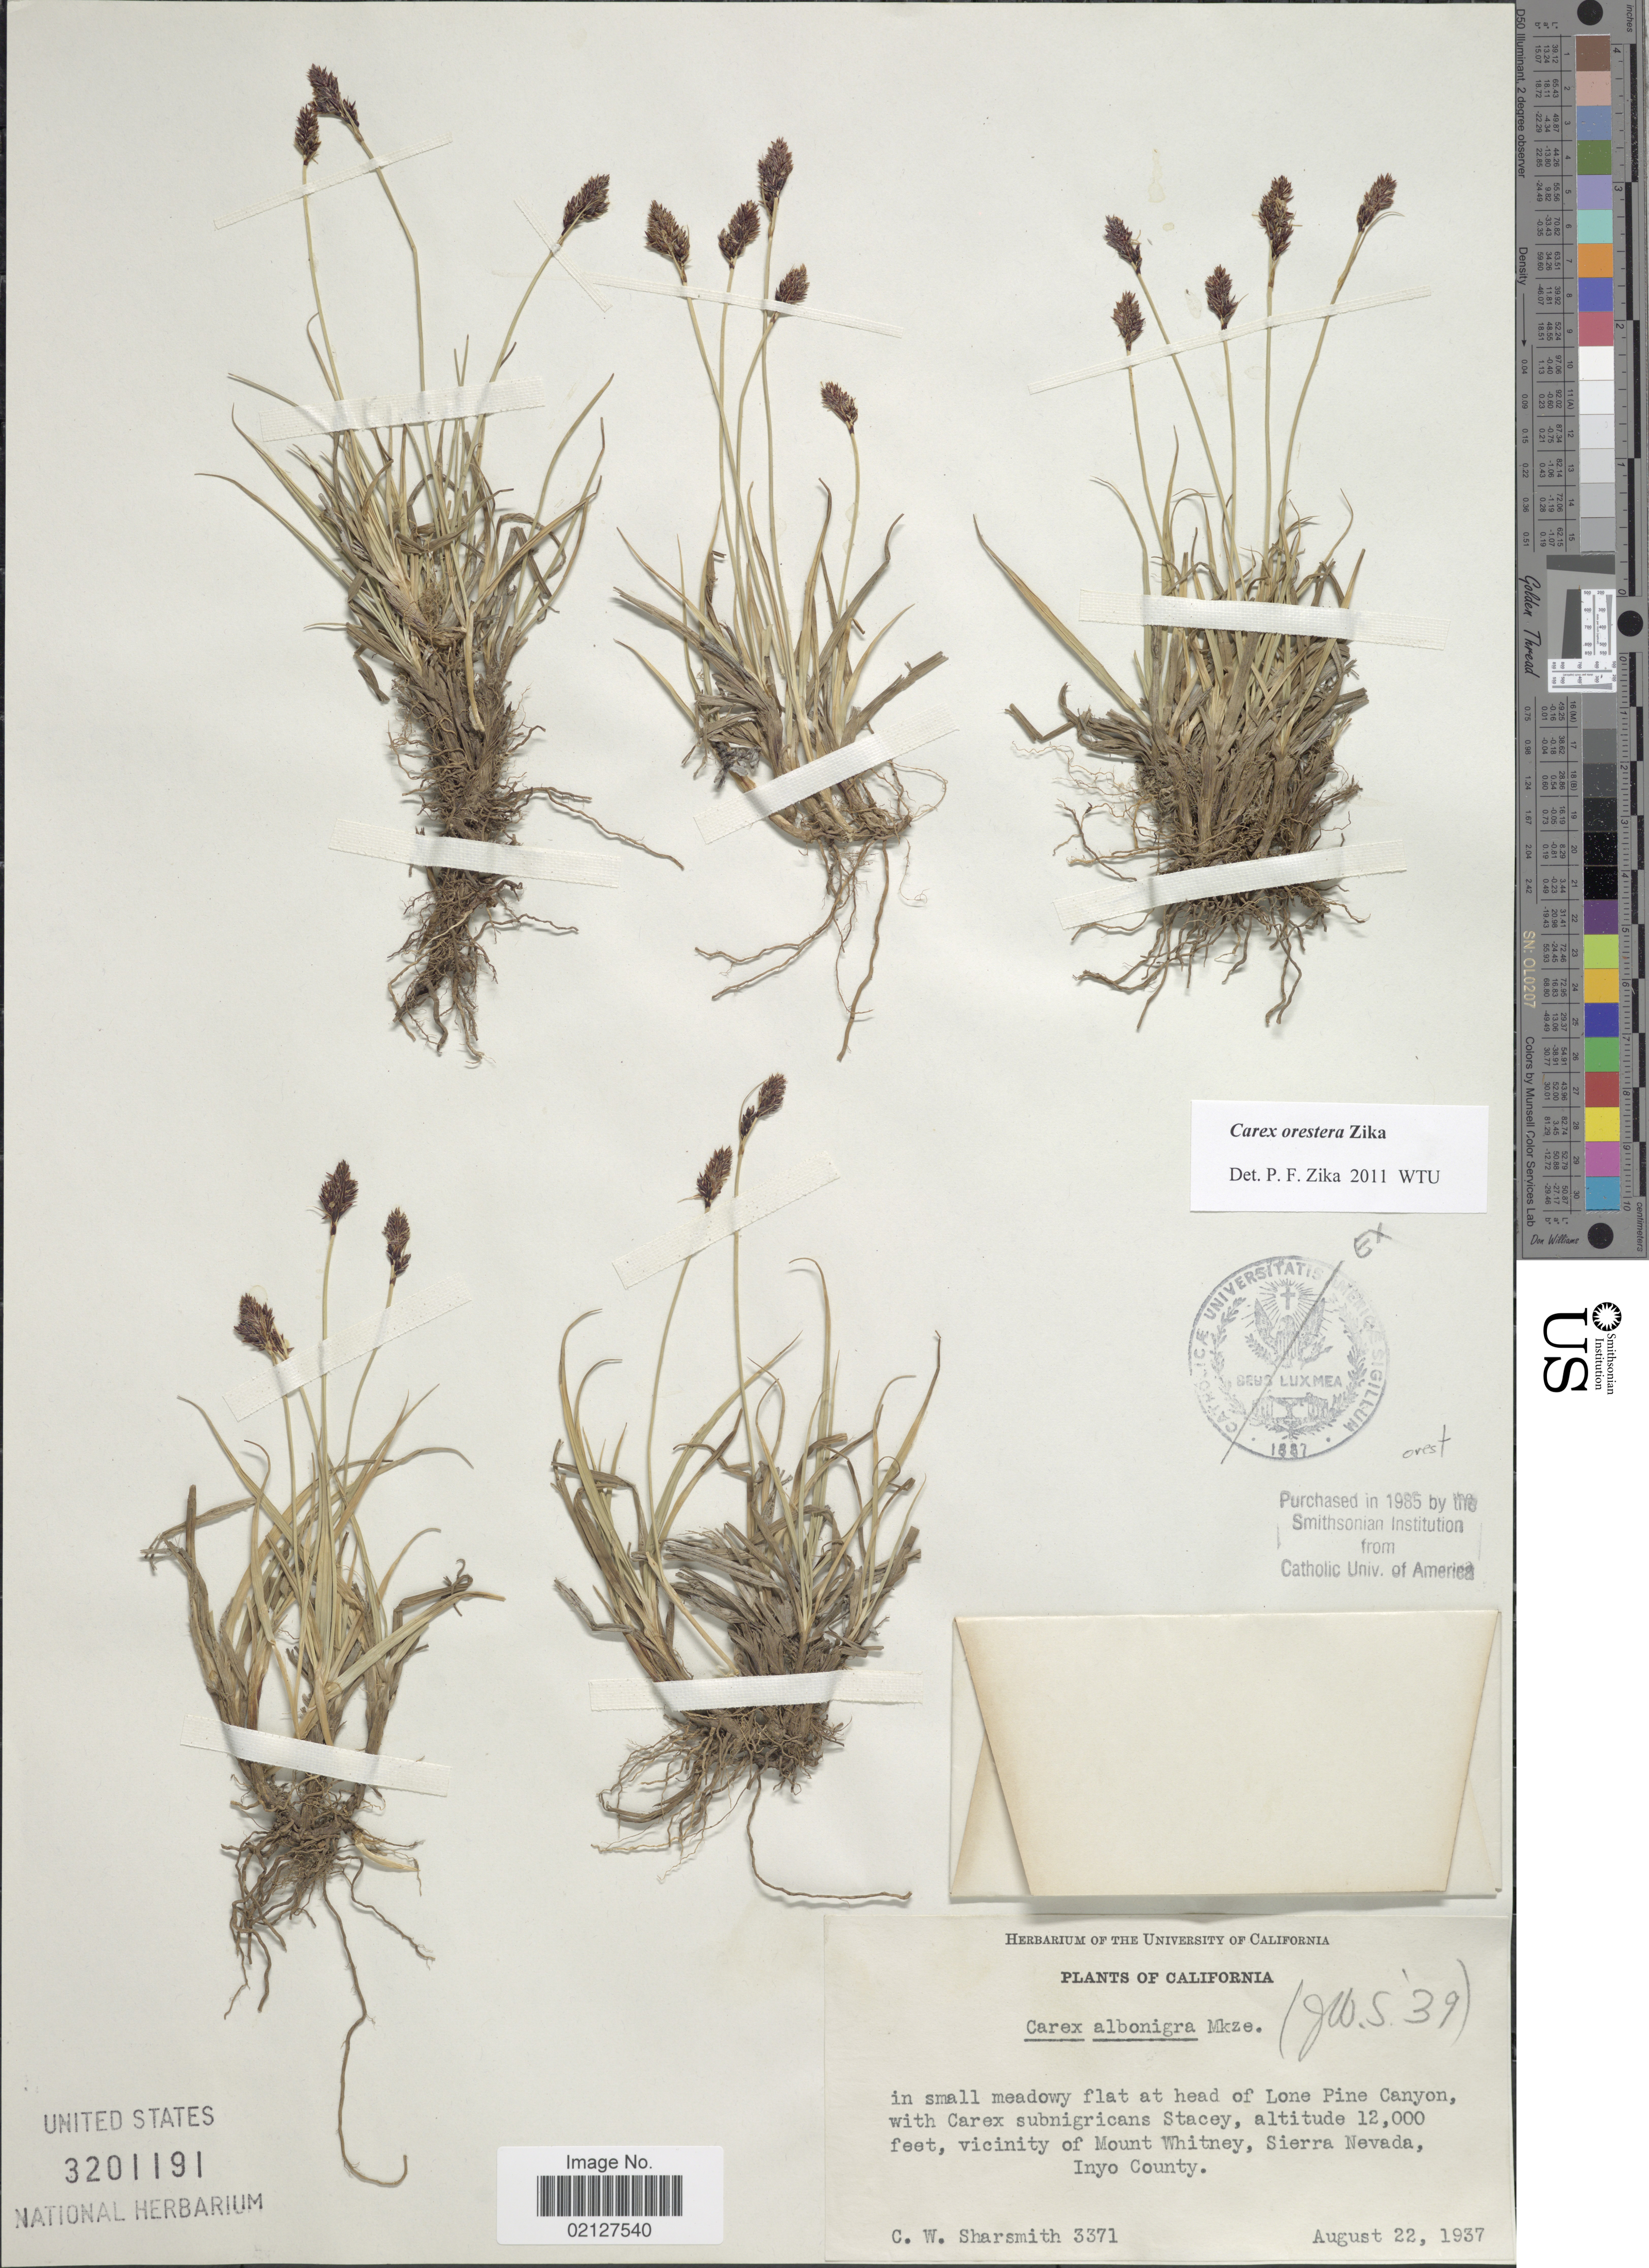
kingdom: Plantae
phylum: Tracheophyta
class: Liliopsida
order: Poales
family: Cyperaceae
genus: Carex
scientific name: Carex orestera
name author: Zika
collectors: J. T. Howell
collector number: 3371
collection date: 1937-08-22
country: United States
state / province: California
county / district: Inyo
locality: In small meadowy flat at head of Lone Pine Canyon, vicinity of Mount Whitney, Sierra Nevada, Inyo County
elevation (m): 3658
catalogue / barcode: US 3201191